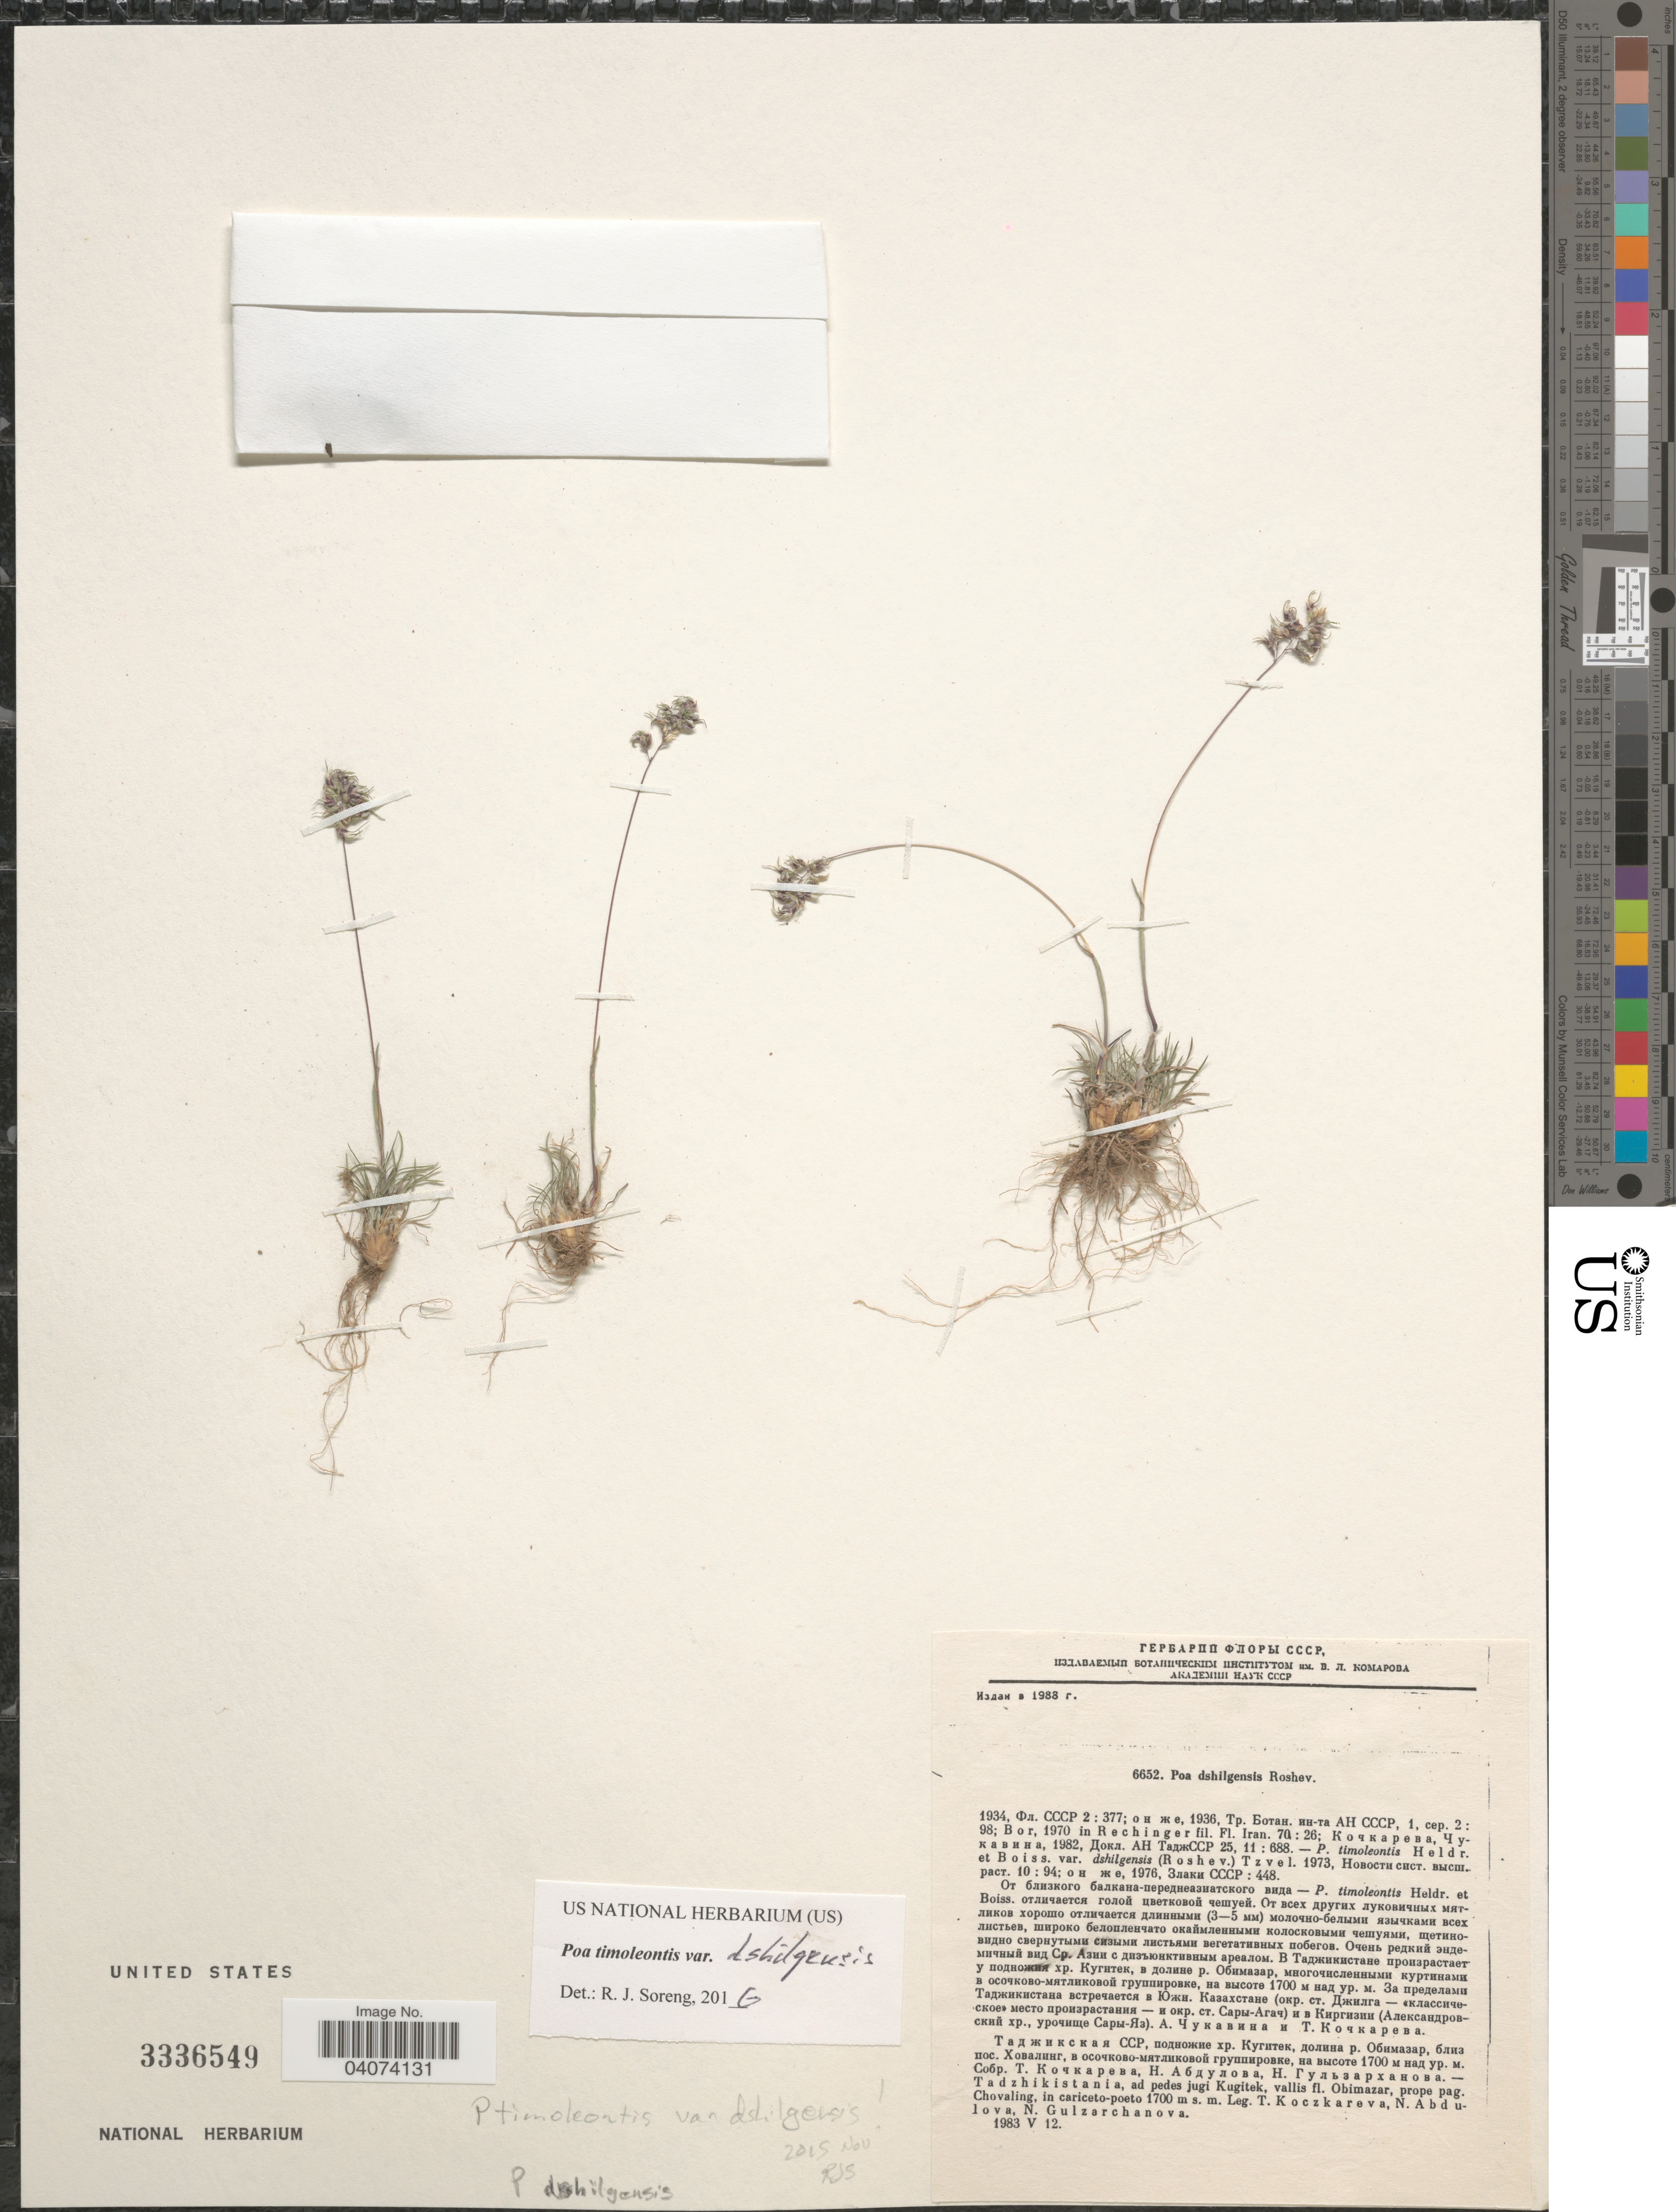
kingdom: Plantae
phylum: Tracheophyta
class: Liliopsida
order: Poales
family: Poaceae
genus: Poa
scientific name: Poa timoleontis var. dshilgensis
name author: (Roshev.) Tzvelev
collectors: T. Koczkareva, N. Abdulova & N. Gulzarchanova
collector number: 6652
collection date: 1983-05-12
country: Tajikistan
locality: Tadzhikistania, ad pedes jugi Kugitek, vallis fl. Obimazar, prope pag. Chovaling, in cariceto-poeto.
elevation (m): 1700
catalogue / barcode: US 3336549